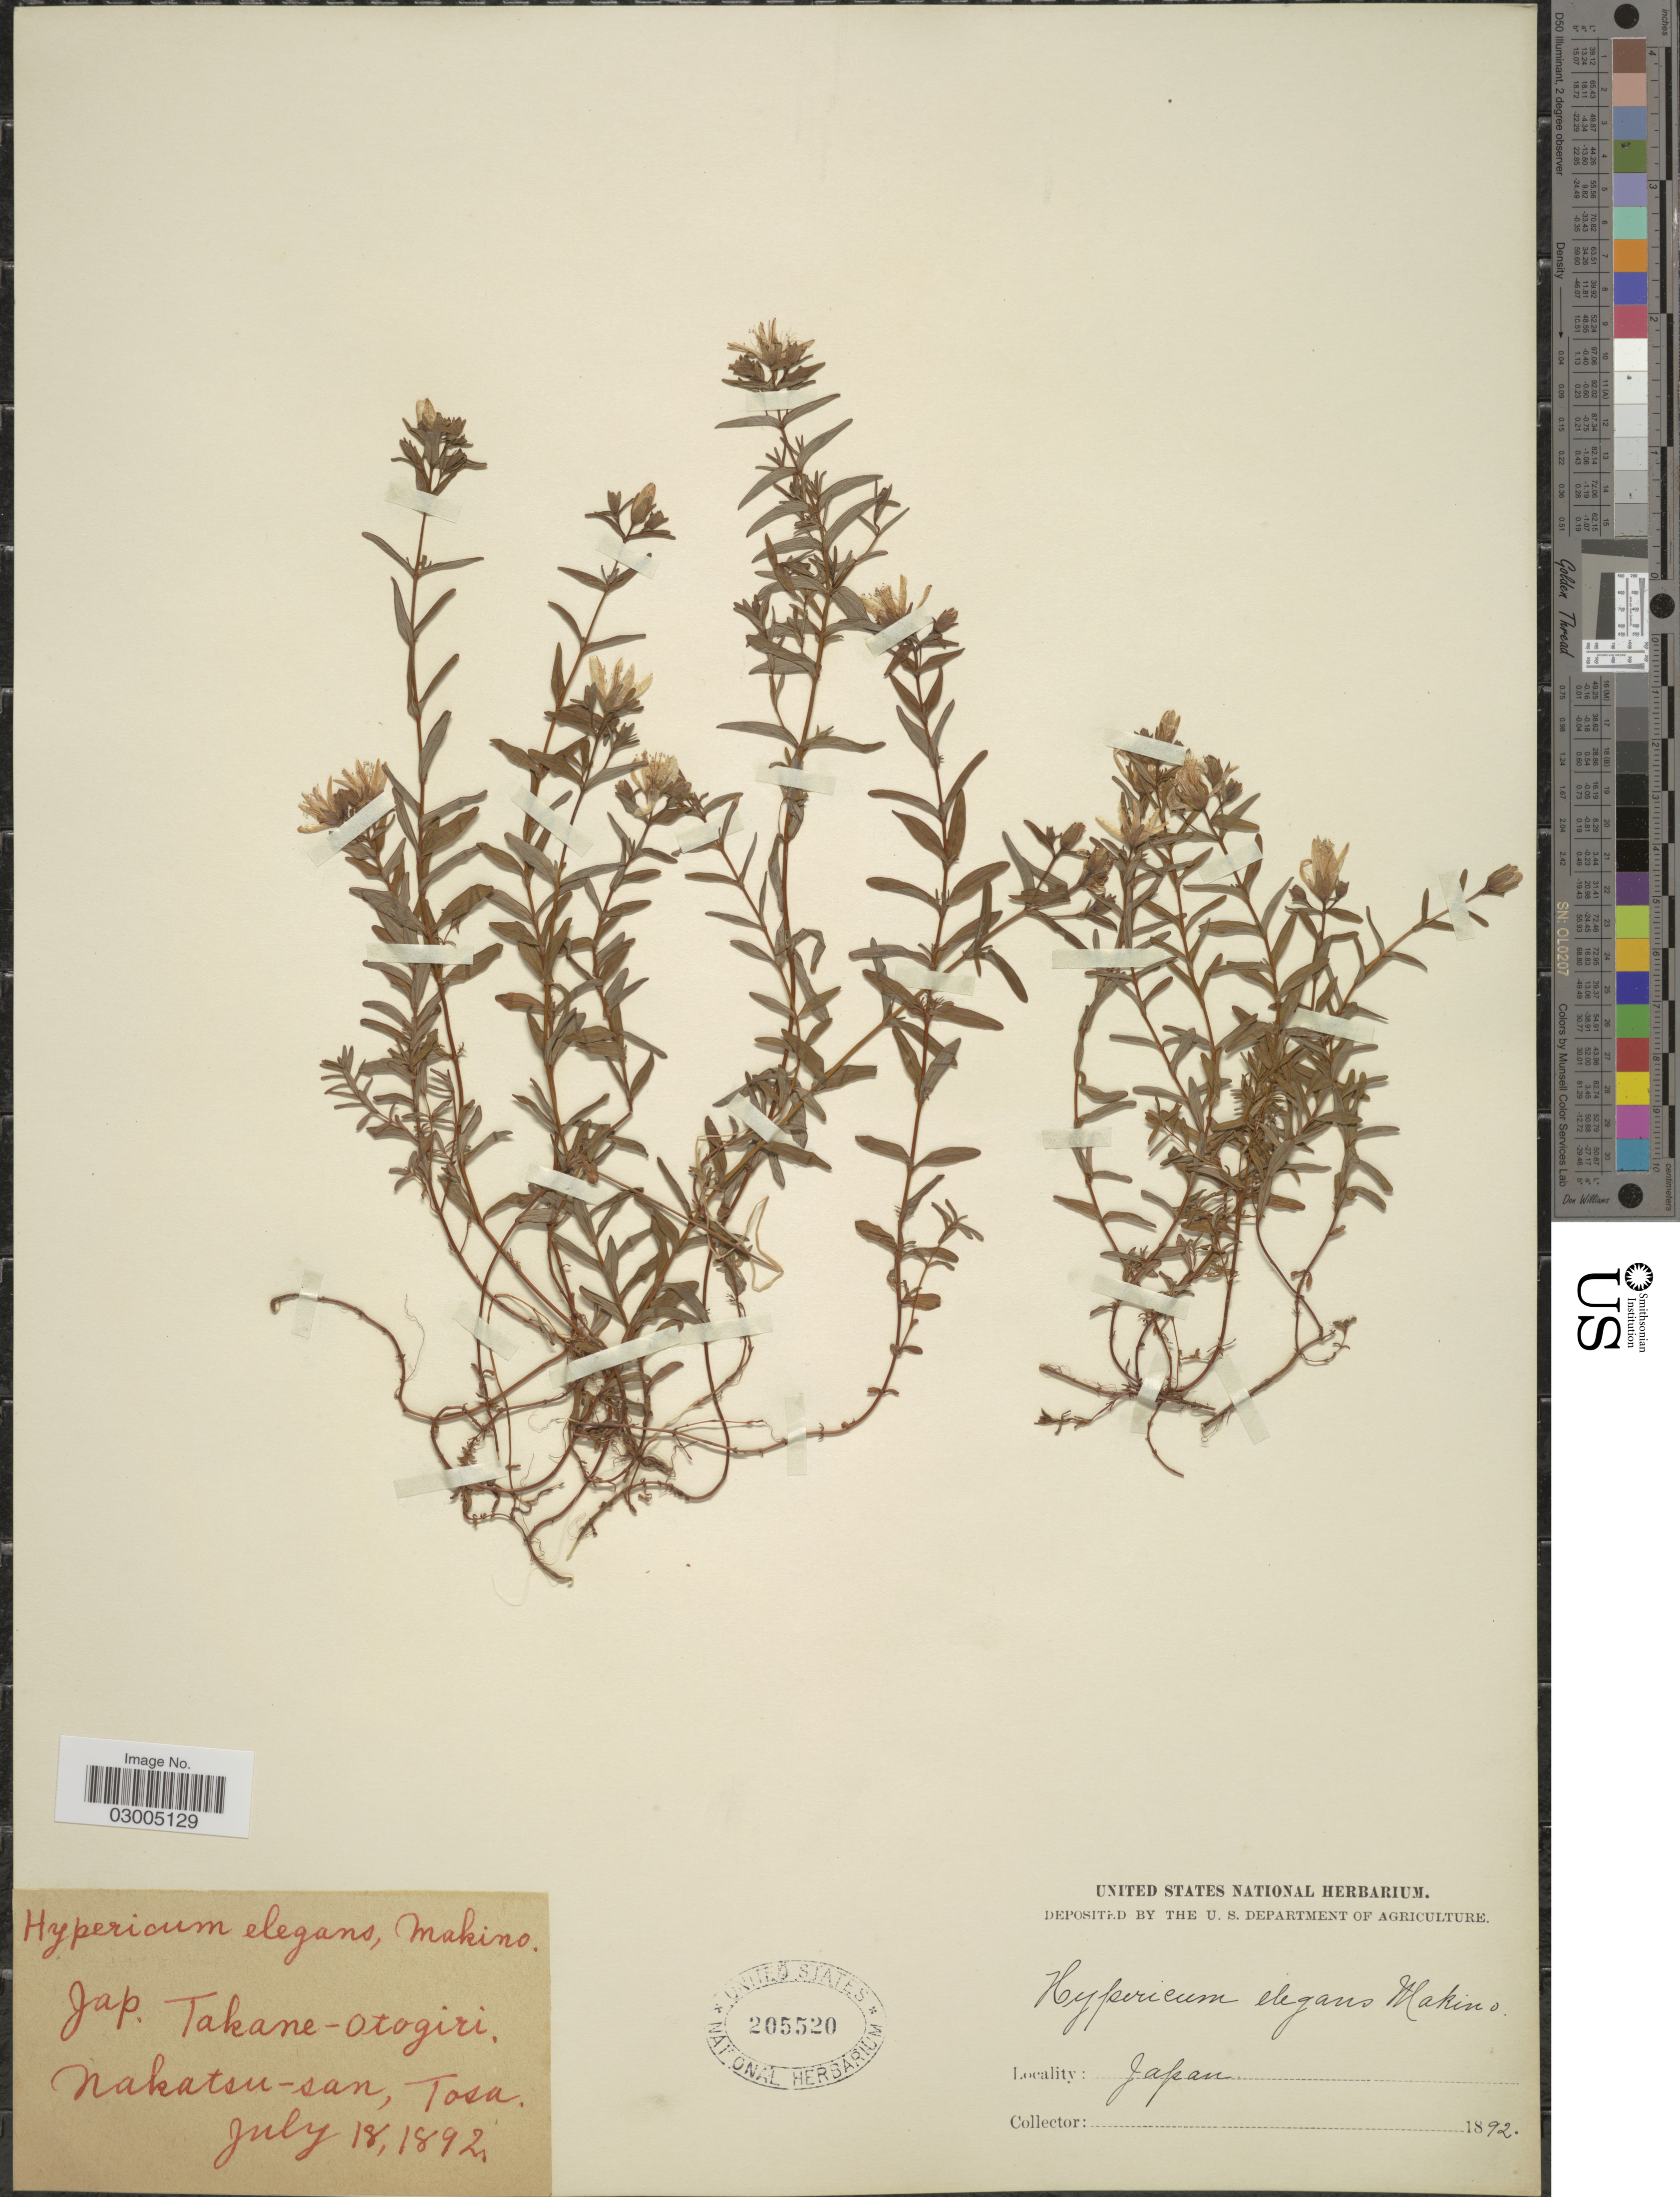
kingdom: Plantae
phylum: Tracheophyta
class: Magnoliopsida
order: Malpighiales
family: Hypericaceae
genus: Hypericum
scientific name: Hypericum elegans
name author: Stephan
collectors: ex herb. United States National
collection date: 1892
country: Japan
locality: Nakatsu-san, Tosa.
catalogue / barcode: US 205520